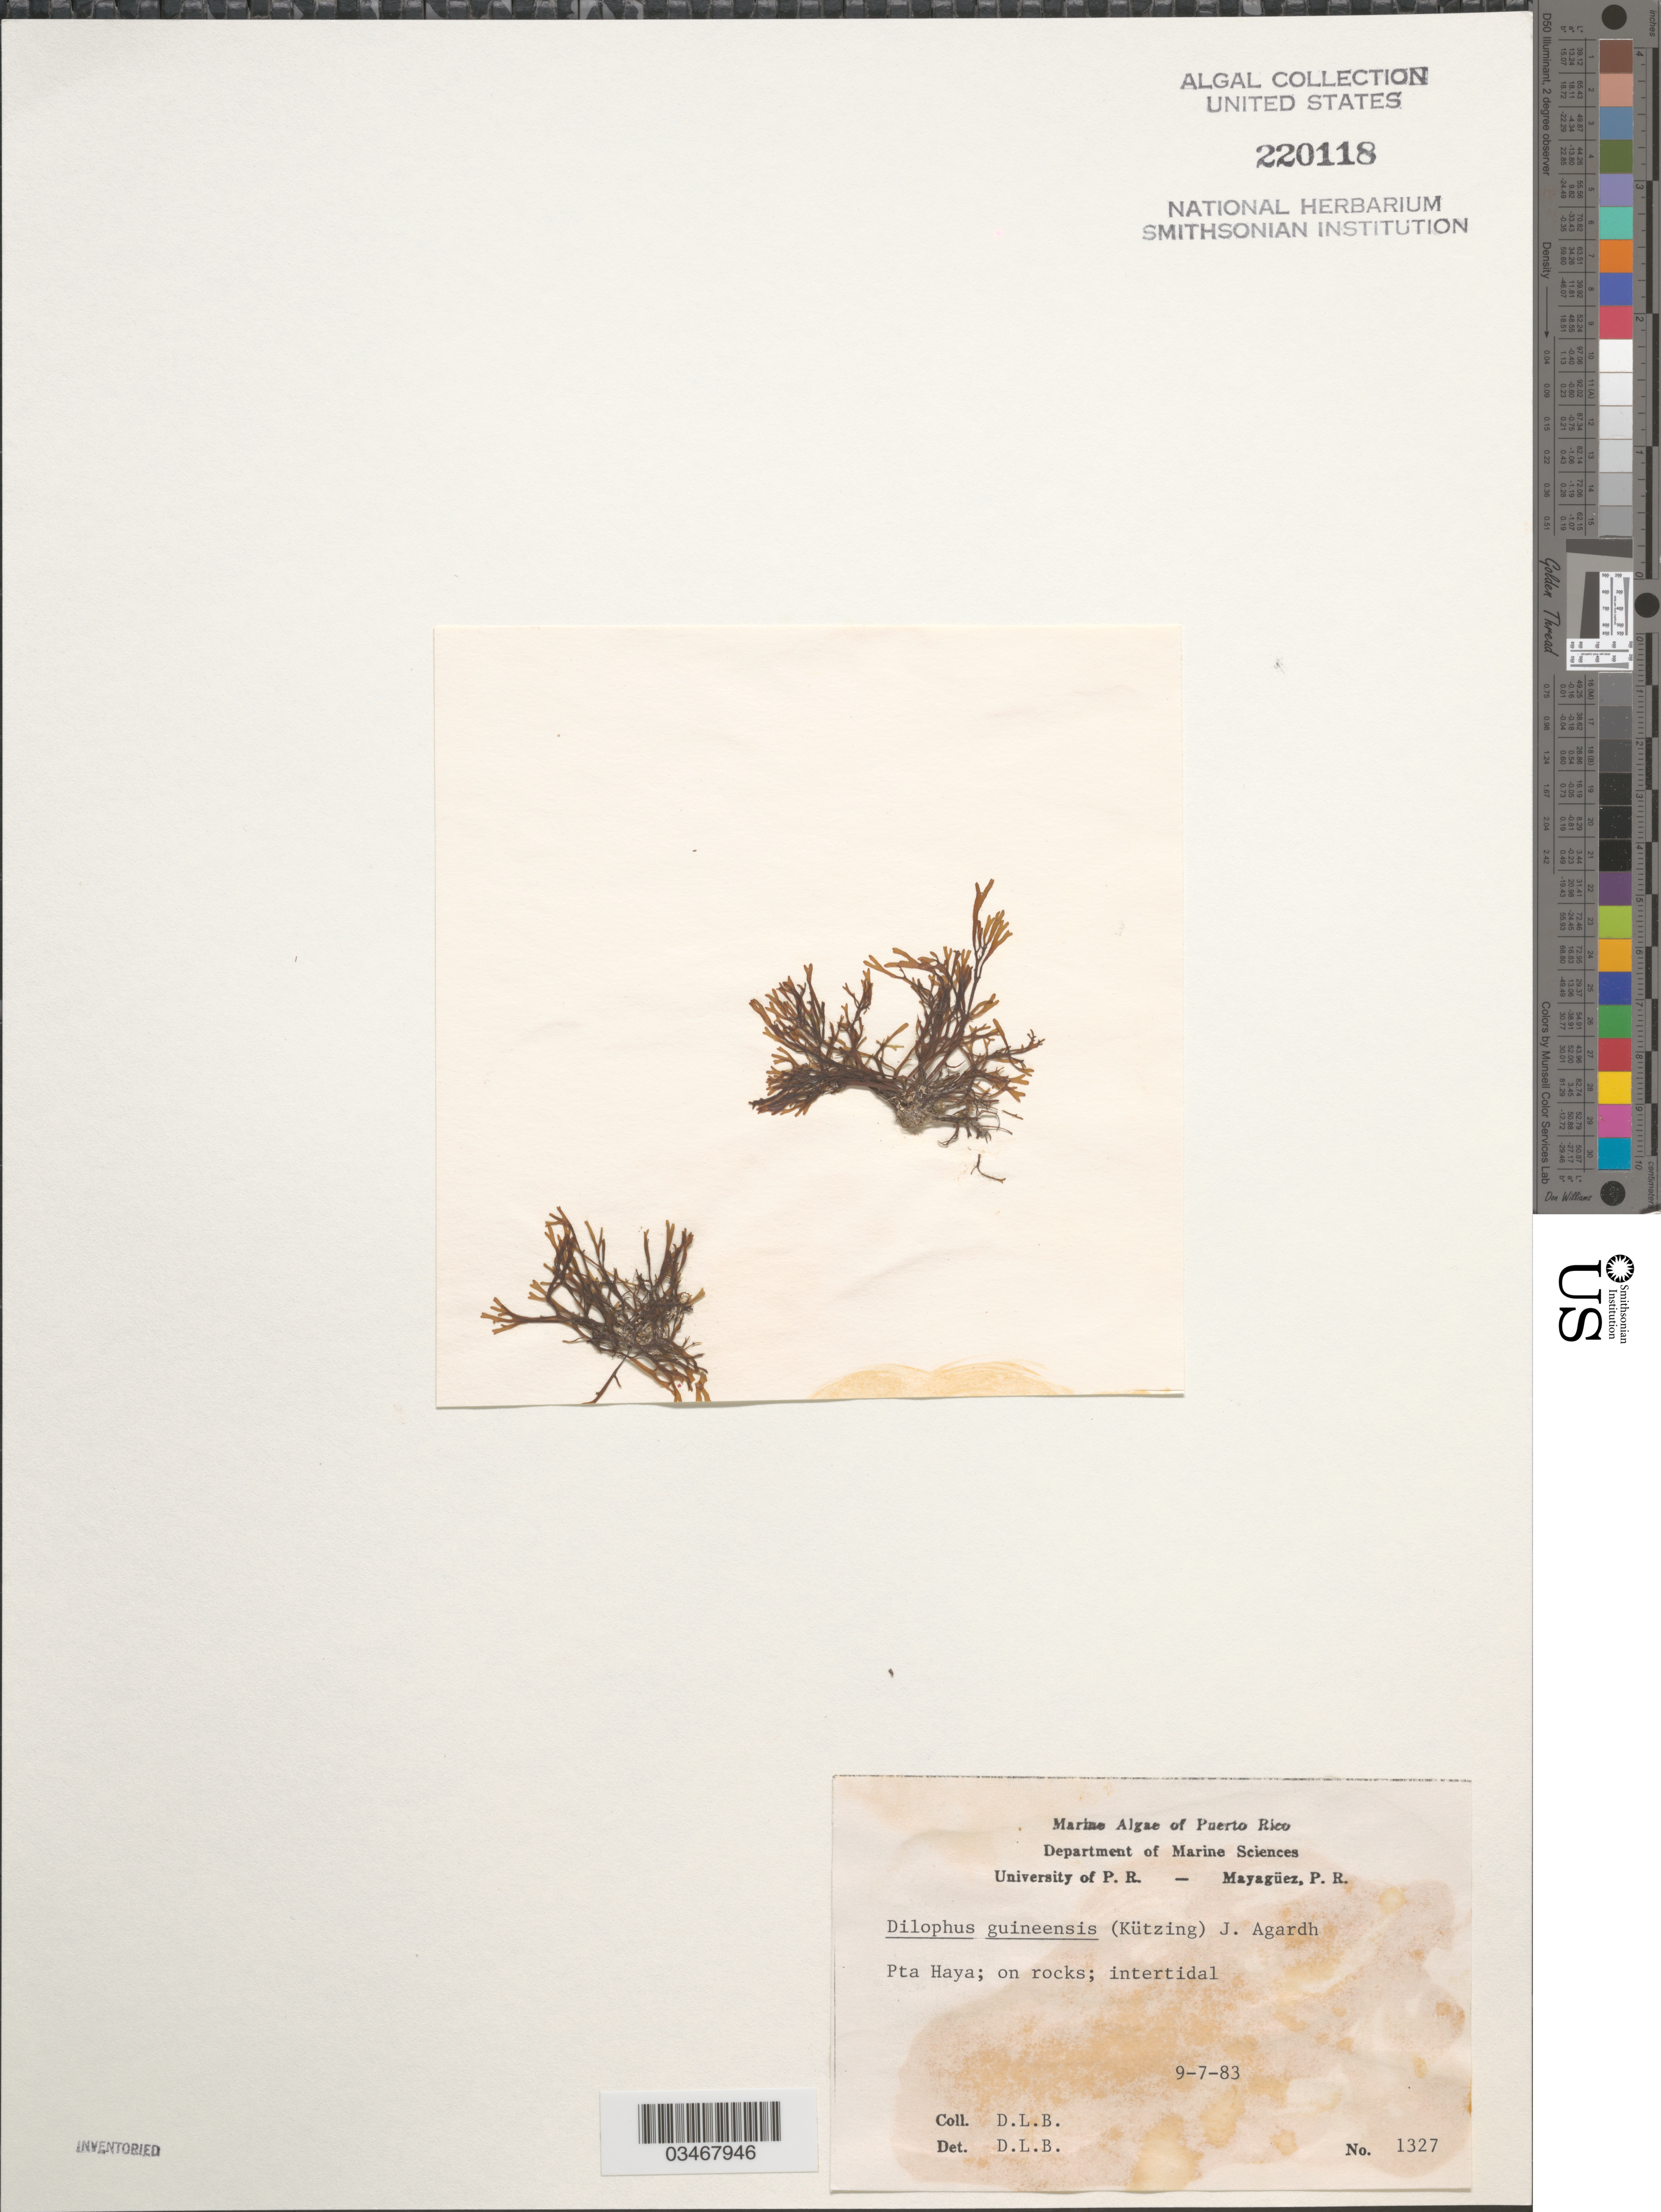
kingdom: Chromista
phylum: Ochrophyta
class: Phaeophyceae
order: Dictyotales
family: Dictyotaceae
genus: Dictyota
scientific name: Dictyota guineensis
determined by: Ballantine, D. L.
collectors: D.L. Ballantine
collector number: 1327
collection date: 1983-09-07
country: Puerto Rico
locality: Pta. Haya, on rocks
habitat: intertidal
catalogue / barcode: US 220118